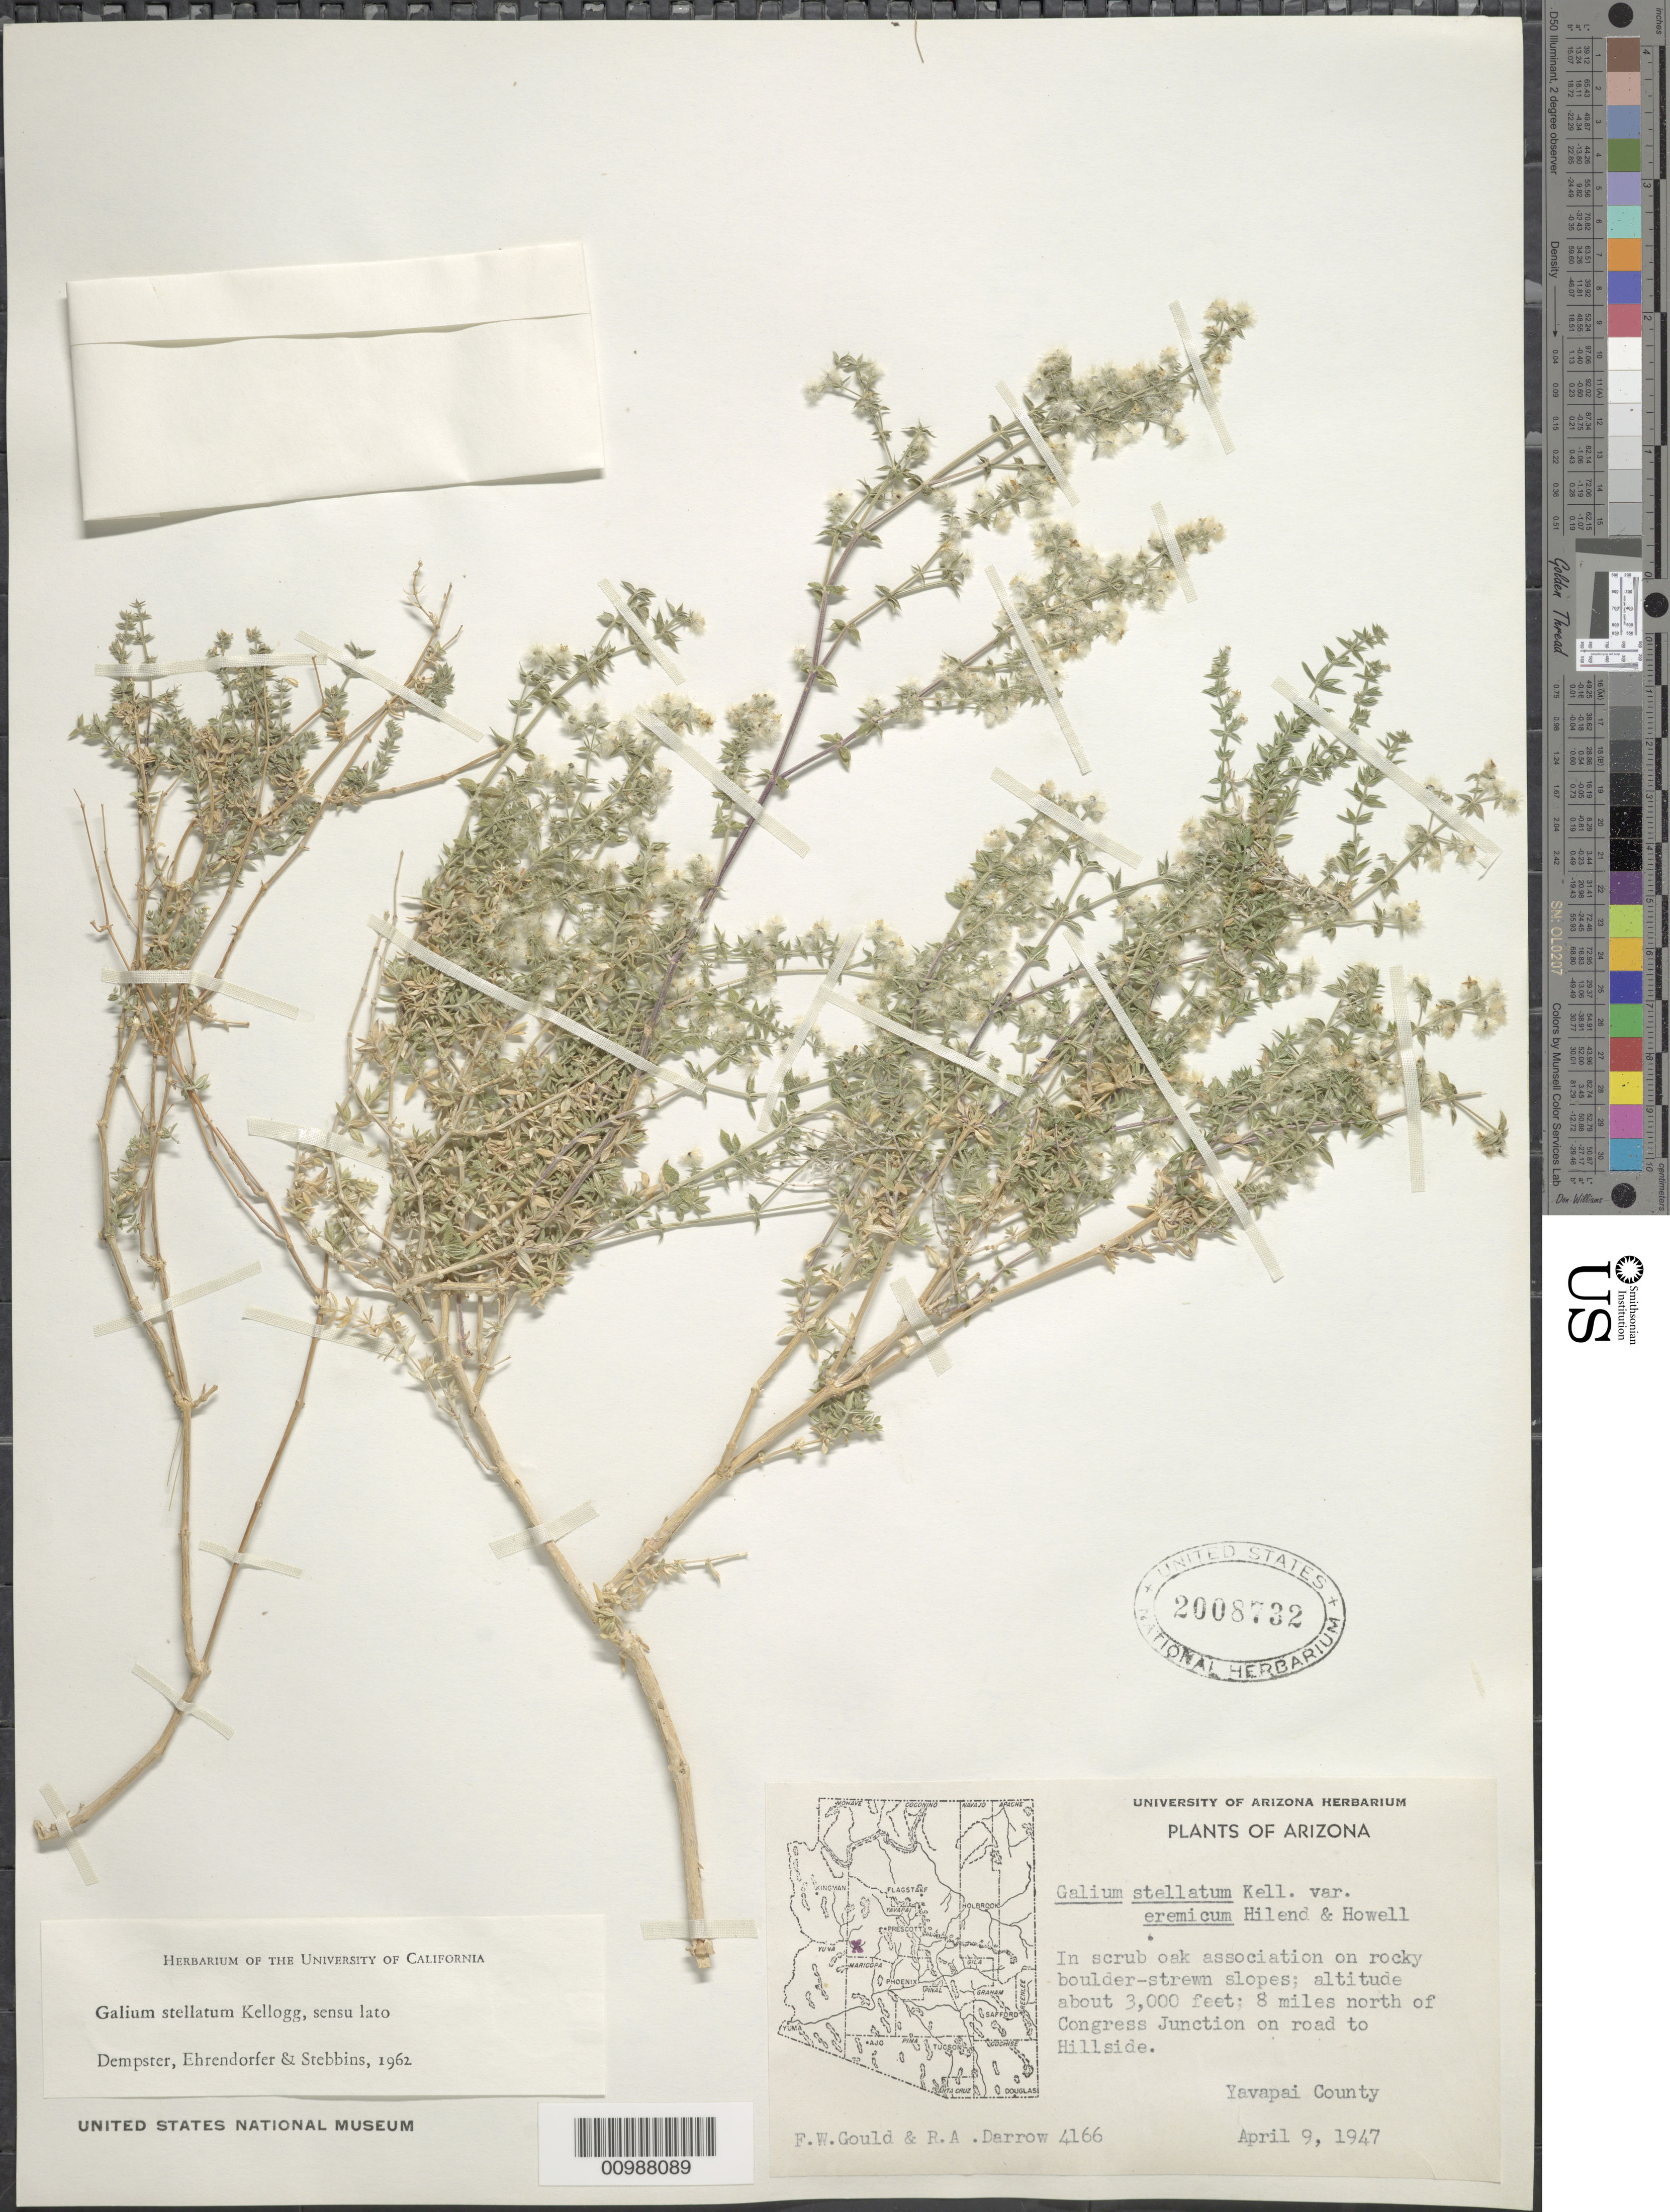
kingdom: Plantae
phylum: Tracheophyta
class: Magnoliopsida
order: Gentianales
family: Rubiaceae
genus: Galium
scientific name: Galium stellatum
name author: Kellogg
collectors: F. W. Gould & R. A. Darrow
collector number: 4166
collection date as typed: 09 Apr 1947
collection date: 1947-04-09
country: United States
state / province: Arizona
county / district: Yavapai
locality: In scrub oak association on rocky boulder-strewn slopes; 8 miles north of Congress Junction on road to Hillside.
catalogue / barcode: US 2008732